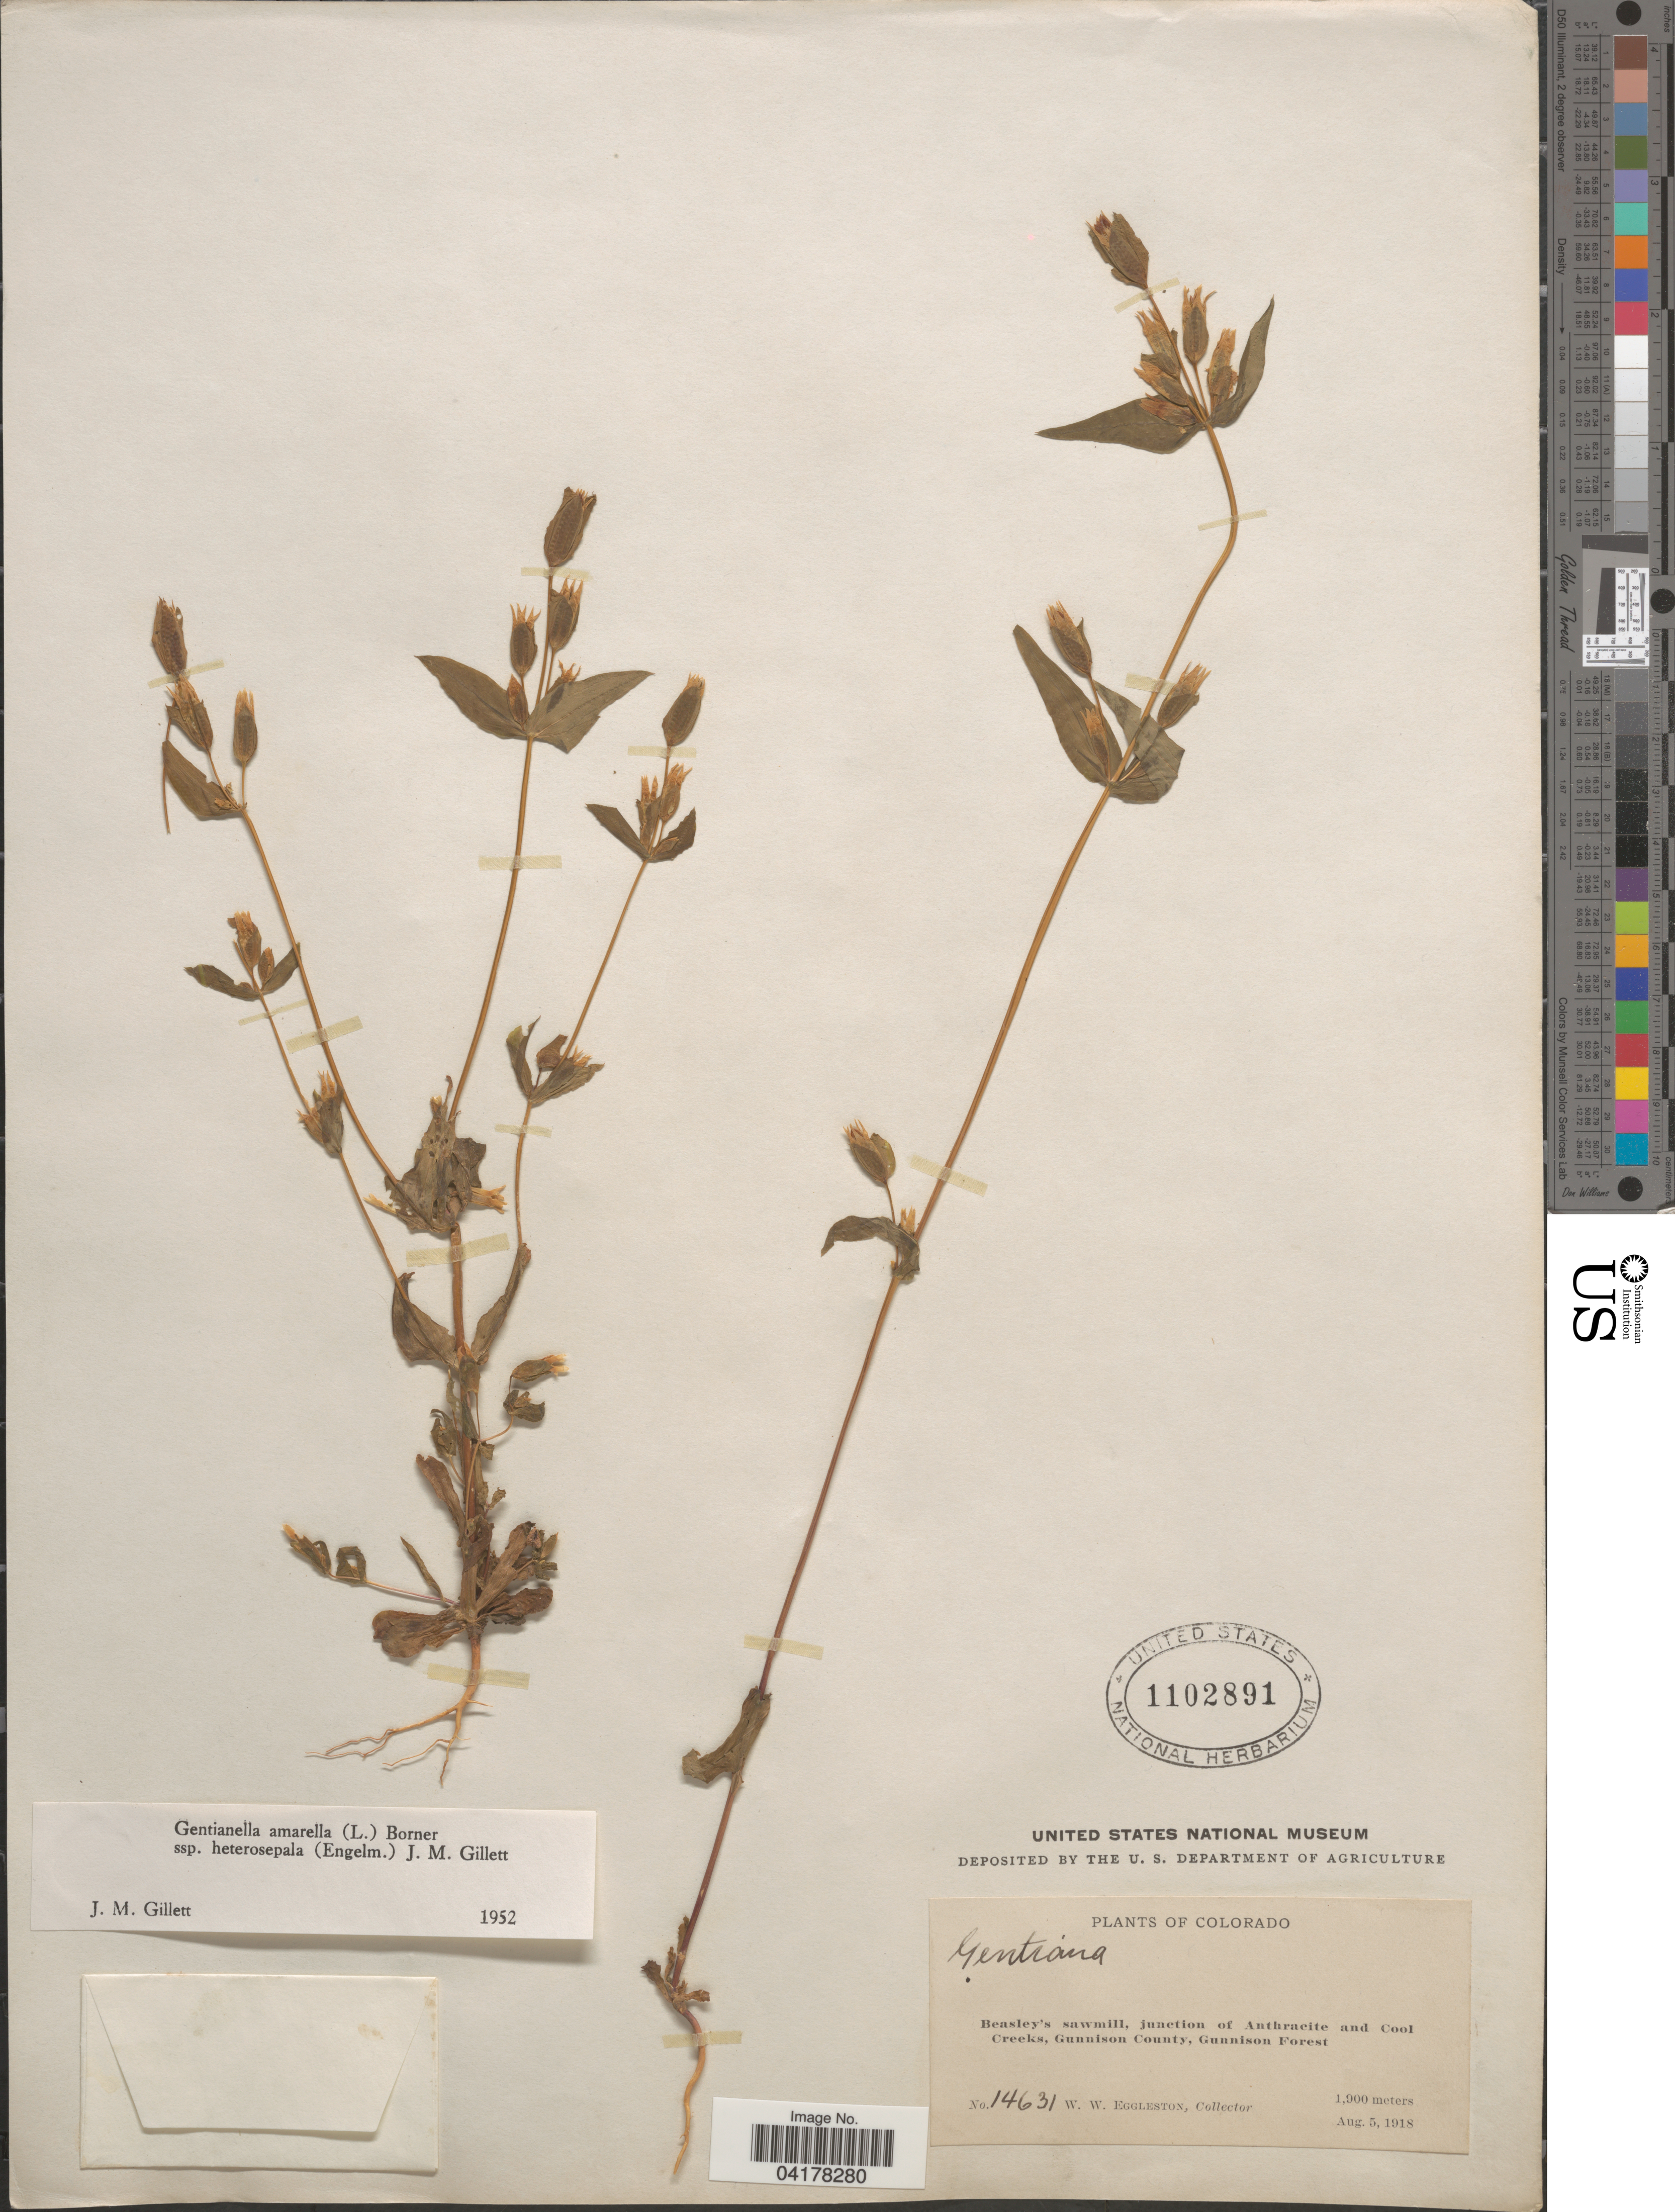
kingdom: Plantae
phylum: Tracheophyta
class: Magnoliopsida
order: Gentianales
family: Gentianaceae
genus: Gentianella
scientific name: Gentianella amarella subsp. heterosepala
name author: (Engelm.) J.M. Gillet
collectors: W. W. Eggleston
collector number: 14631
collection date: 1918-08-05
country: United States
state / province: Colorado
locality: Beasley's sawmill, junction of Authracite and Cool Creeks, Gunnison County, Gunnison Forest.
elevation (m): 1900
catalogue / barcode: US 1102891